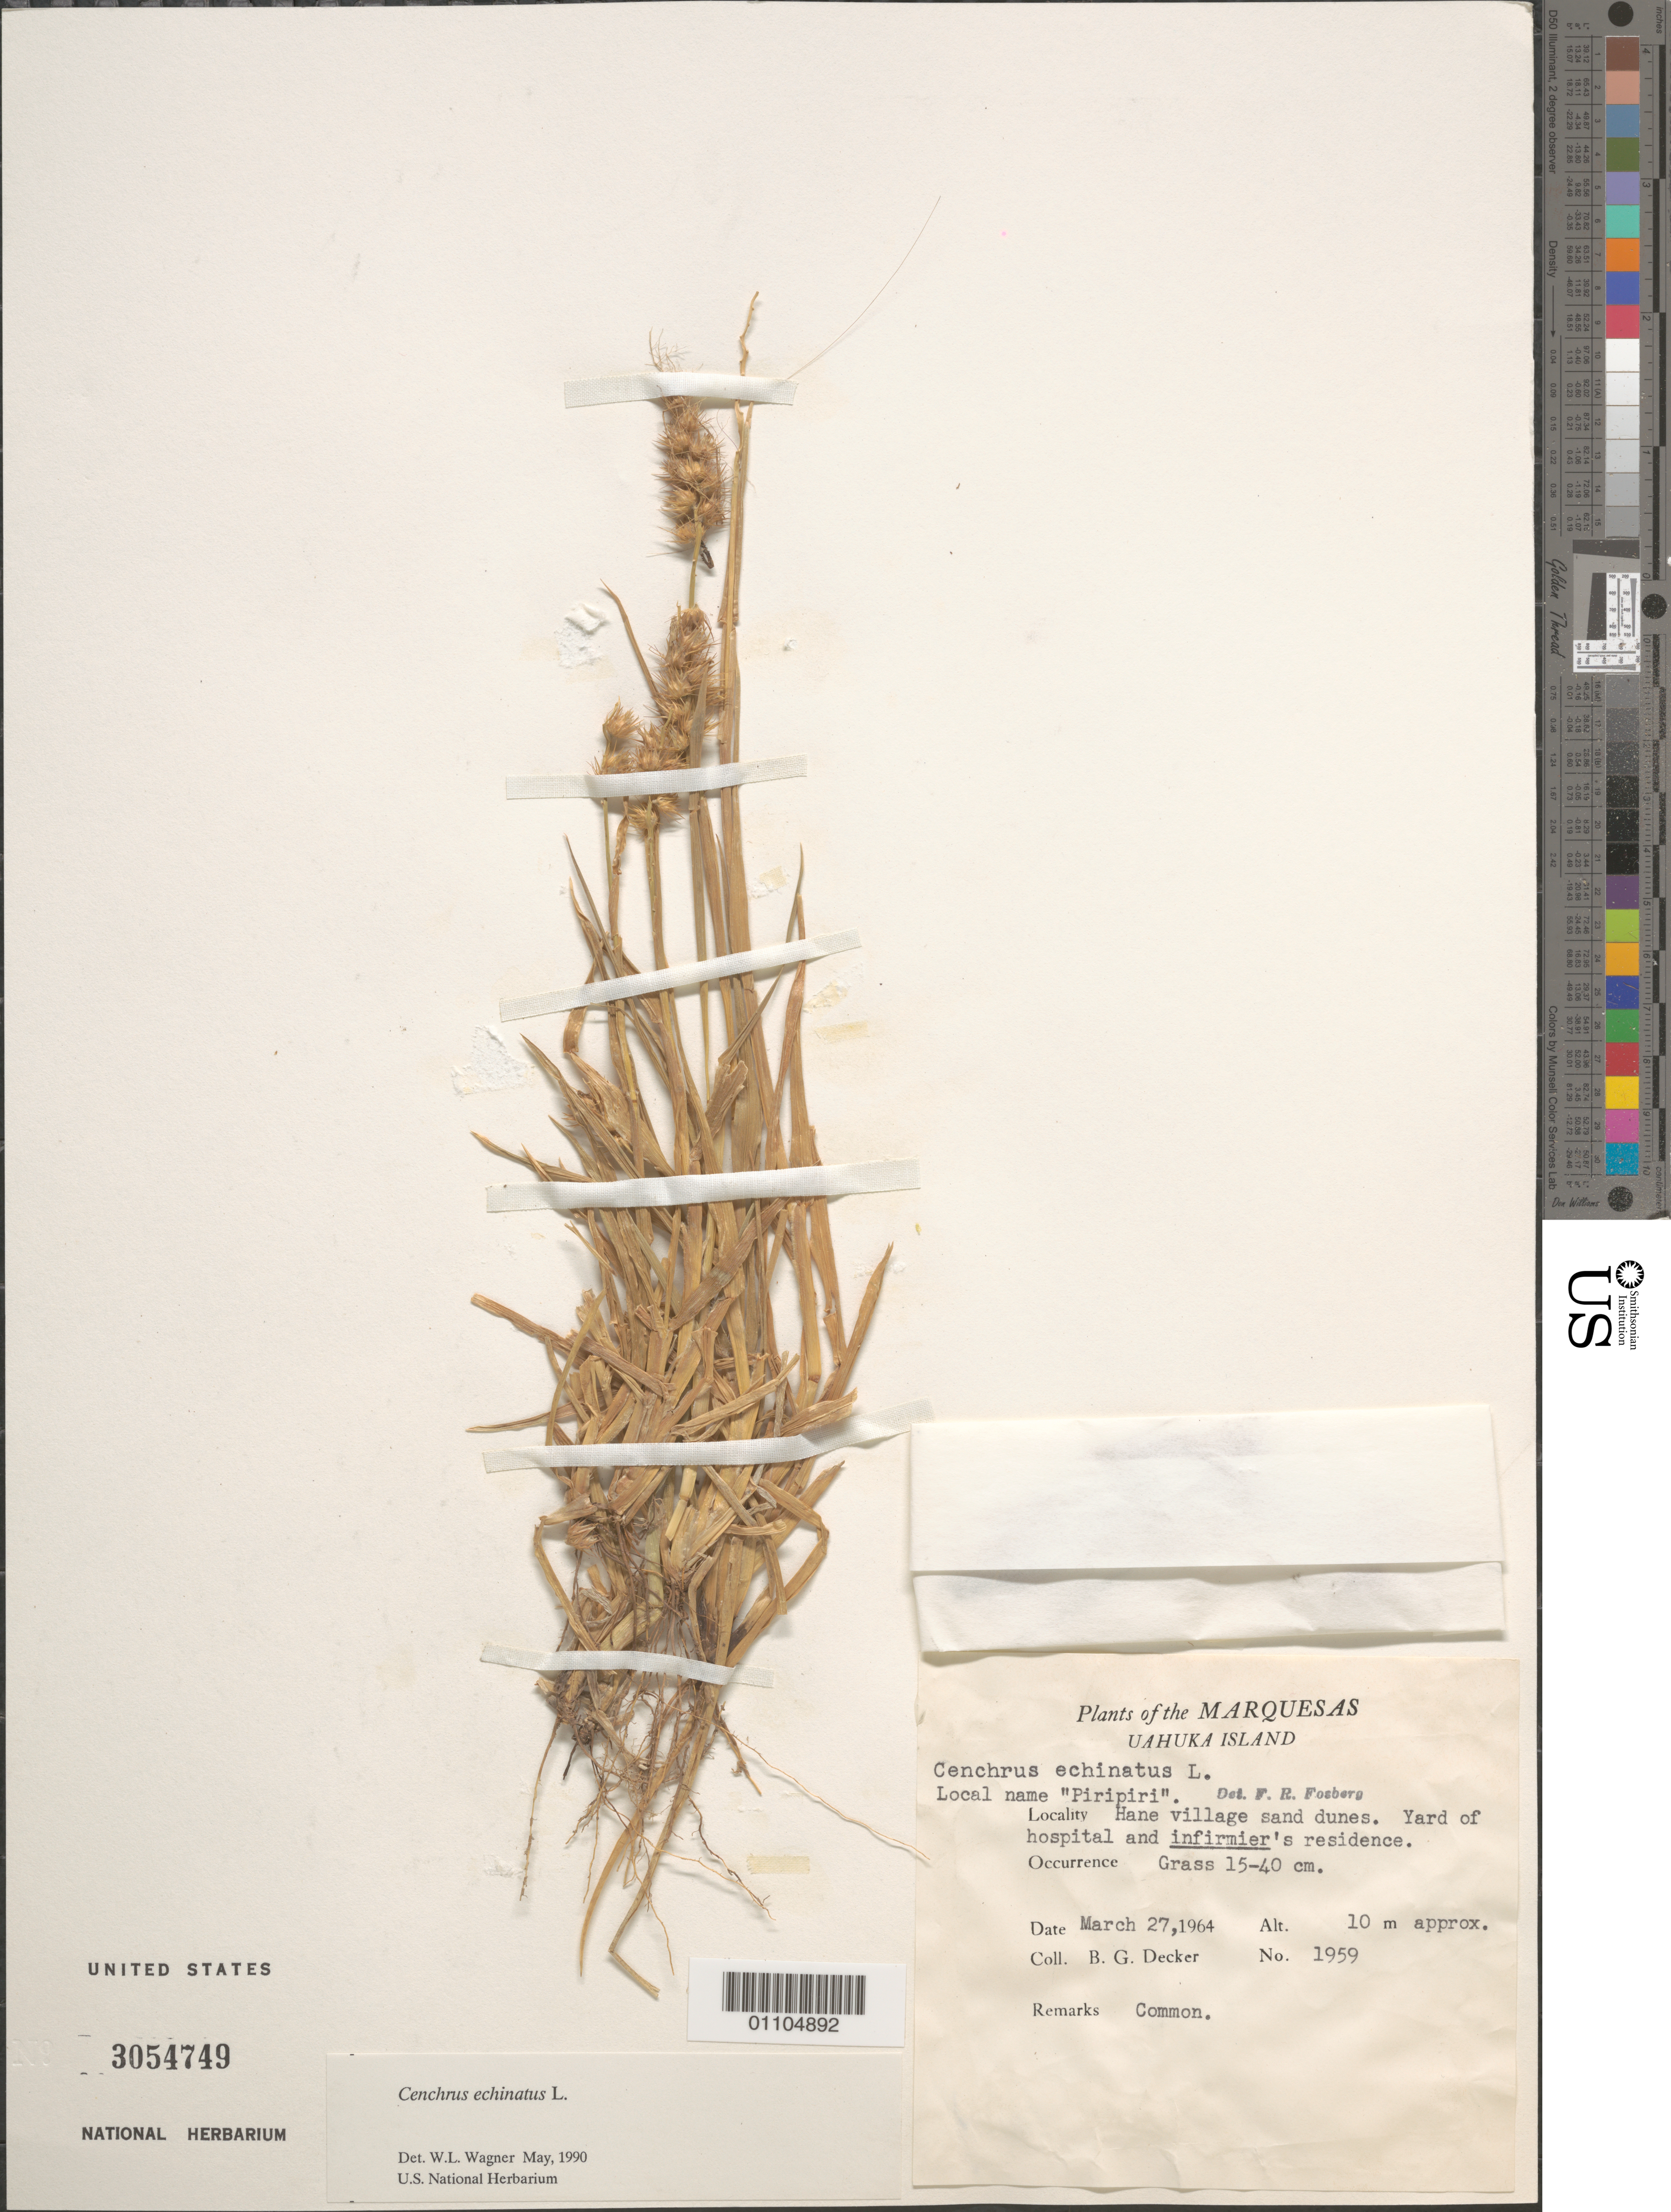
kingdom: Plantae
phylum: Tracheophyta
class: Liliopsida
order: Poales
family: Poaceae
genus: Cenchrus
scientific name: Cenchrus echinatus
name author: L.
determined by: Wagner, W. L., (BOT), Smithsonian Institution - National Museum of Natural History (UNITED STATES)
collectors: B. G. Decker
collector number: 1959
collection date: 1964-03-27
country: French Polynesia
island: Ua Huka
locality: Hane village sand dunes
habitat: Hospital yard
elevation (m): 10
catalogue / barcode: US 3054749